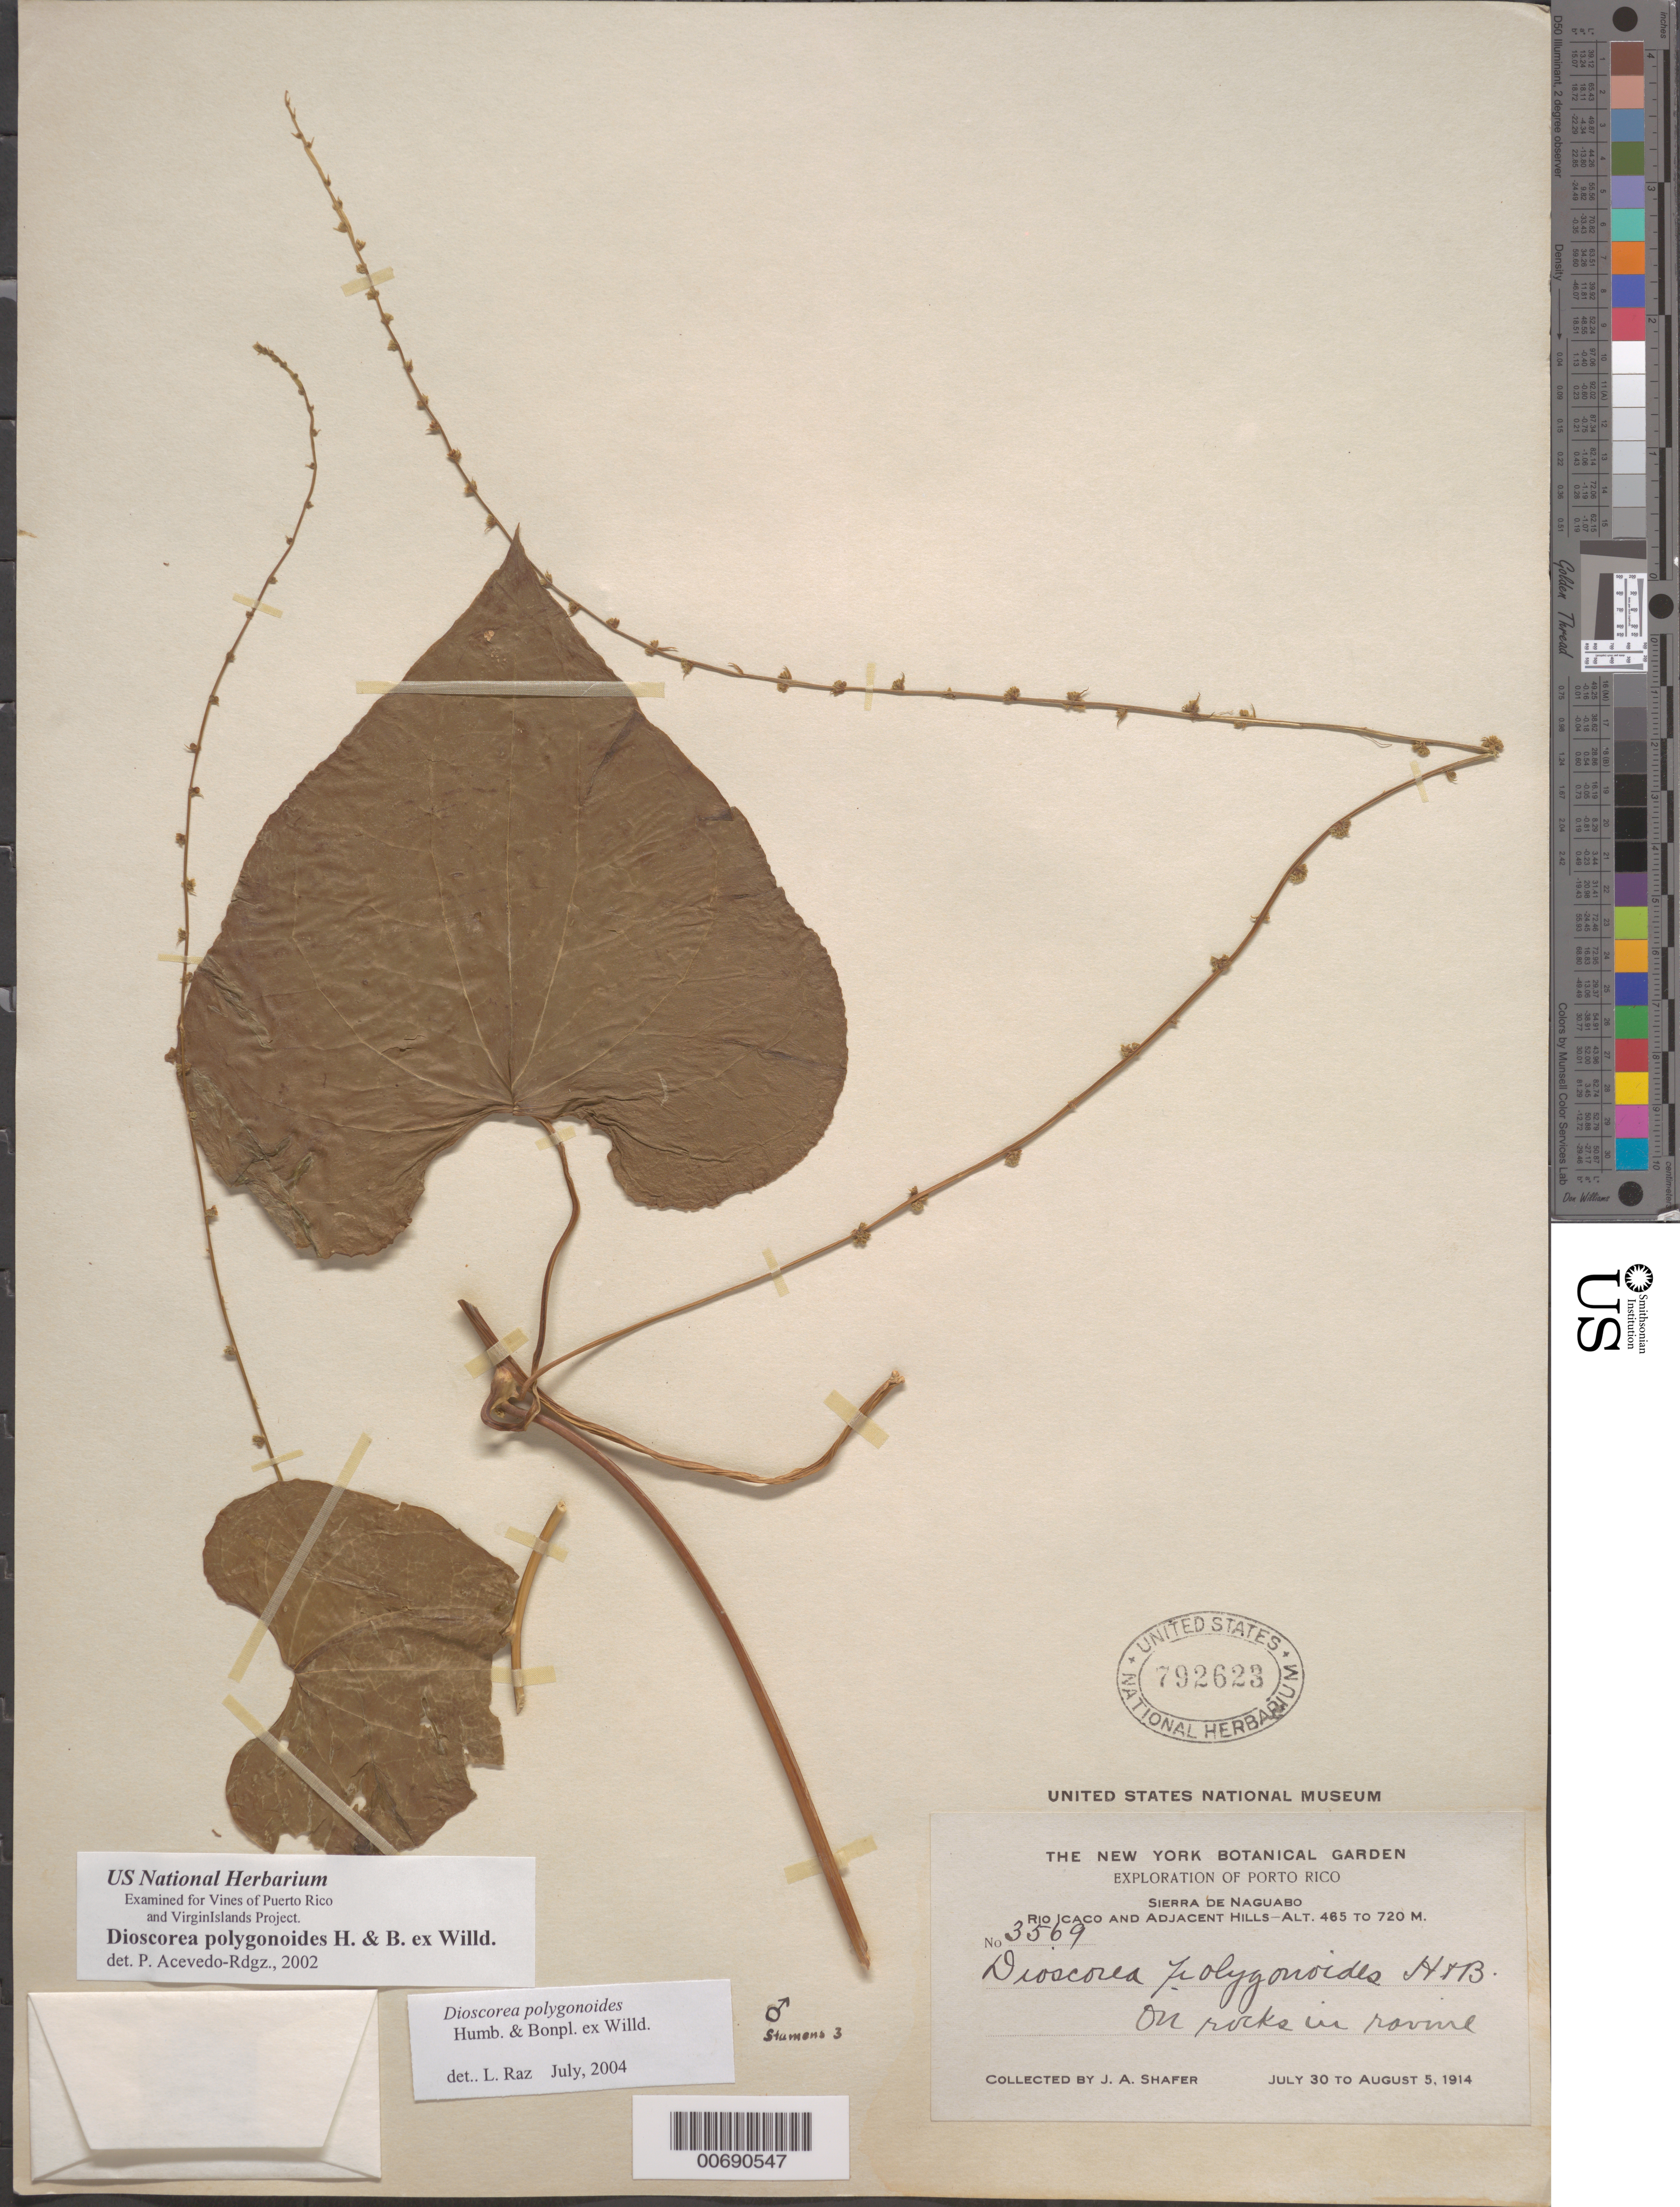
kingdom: Plantae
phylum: Tracheophyta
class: Liliopsida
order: Dioscoreales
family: Dioscoreaceae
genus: Dioscorea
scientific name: Dioscorea polygonoides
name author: Humb. & Bonpl. ex Willd.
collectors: J. A. Shafer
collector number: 3569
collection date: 1914-07-30/1914-08-05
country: Puerto Rico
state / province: Naguabo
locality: Porto Rico. Sierra de Naguabo. Rio Icaco and adjacent Hills.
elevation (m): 465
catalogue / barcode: US 792623